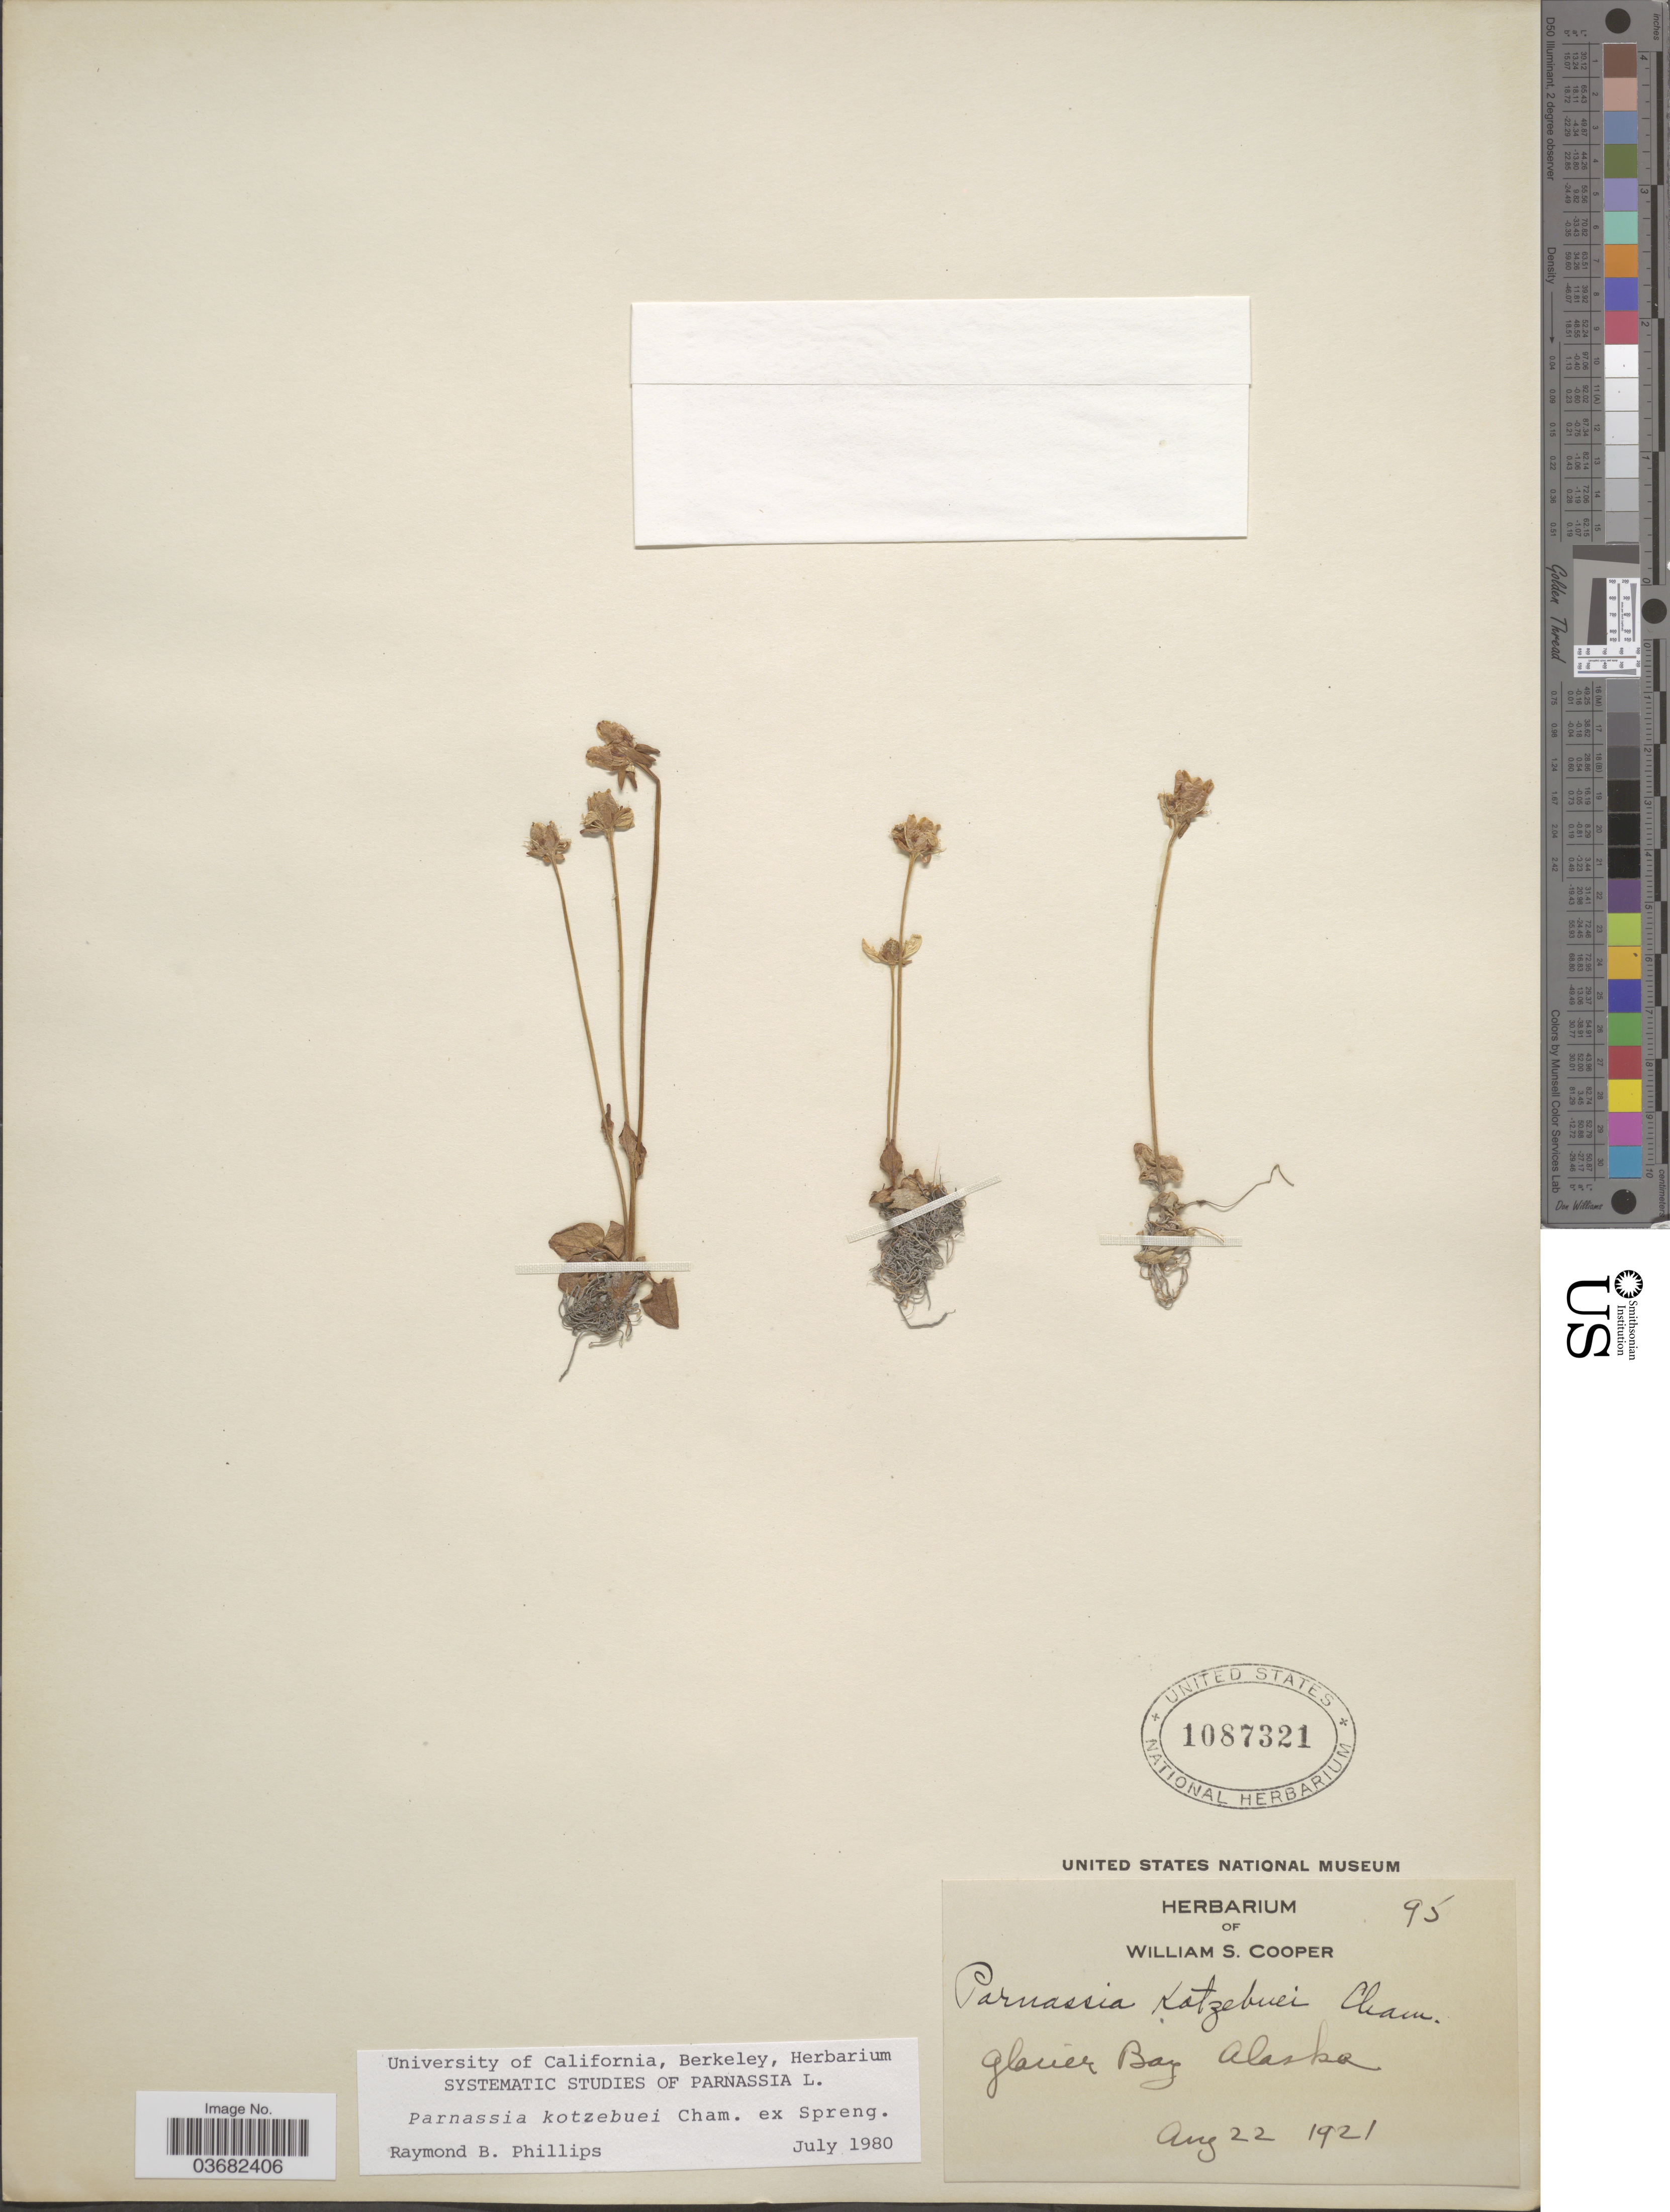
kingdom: Plantae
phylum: Tracheophyta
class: Magnoliopsida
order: Celastrales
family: Parnassiaceae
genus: Parnassia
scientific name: Parnassia kotzebuei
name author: Cham. ex Spreng.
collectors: W. Cooper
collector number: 95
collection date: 1921-08-22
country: United States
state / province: Alaska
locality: Glacier Bay.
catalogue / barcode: US 1087321